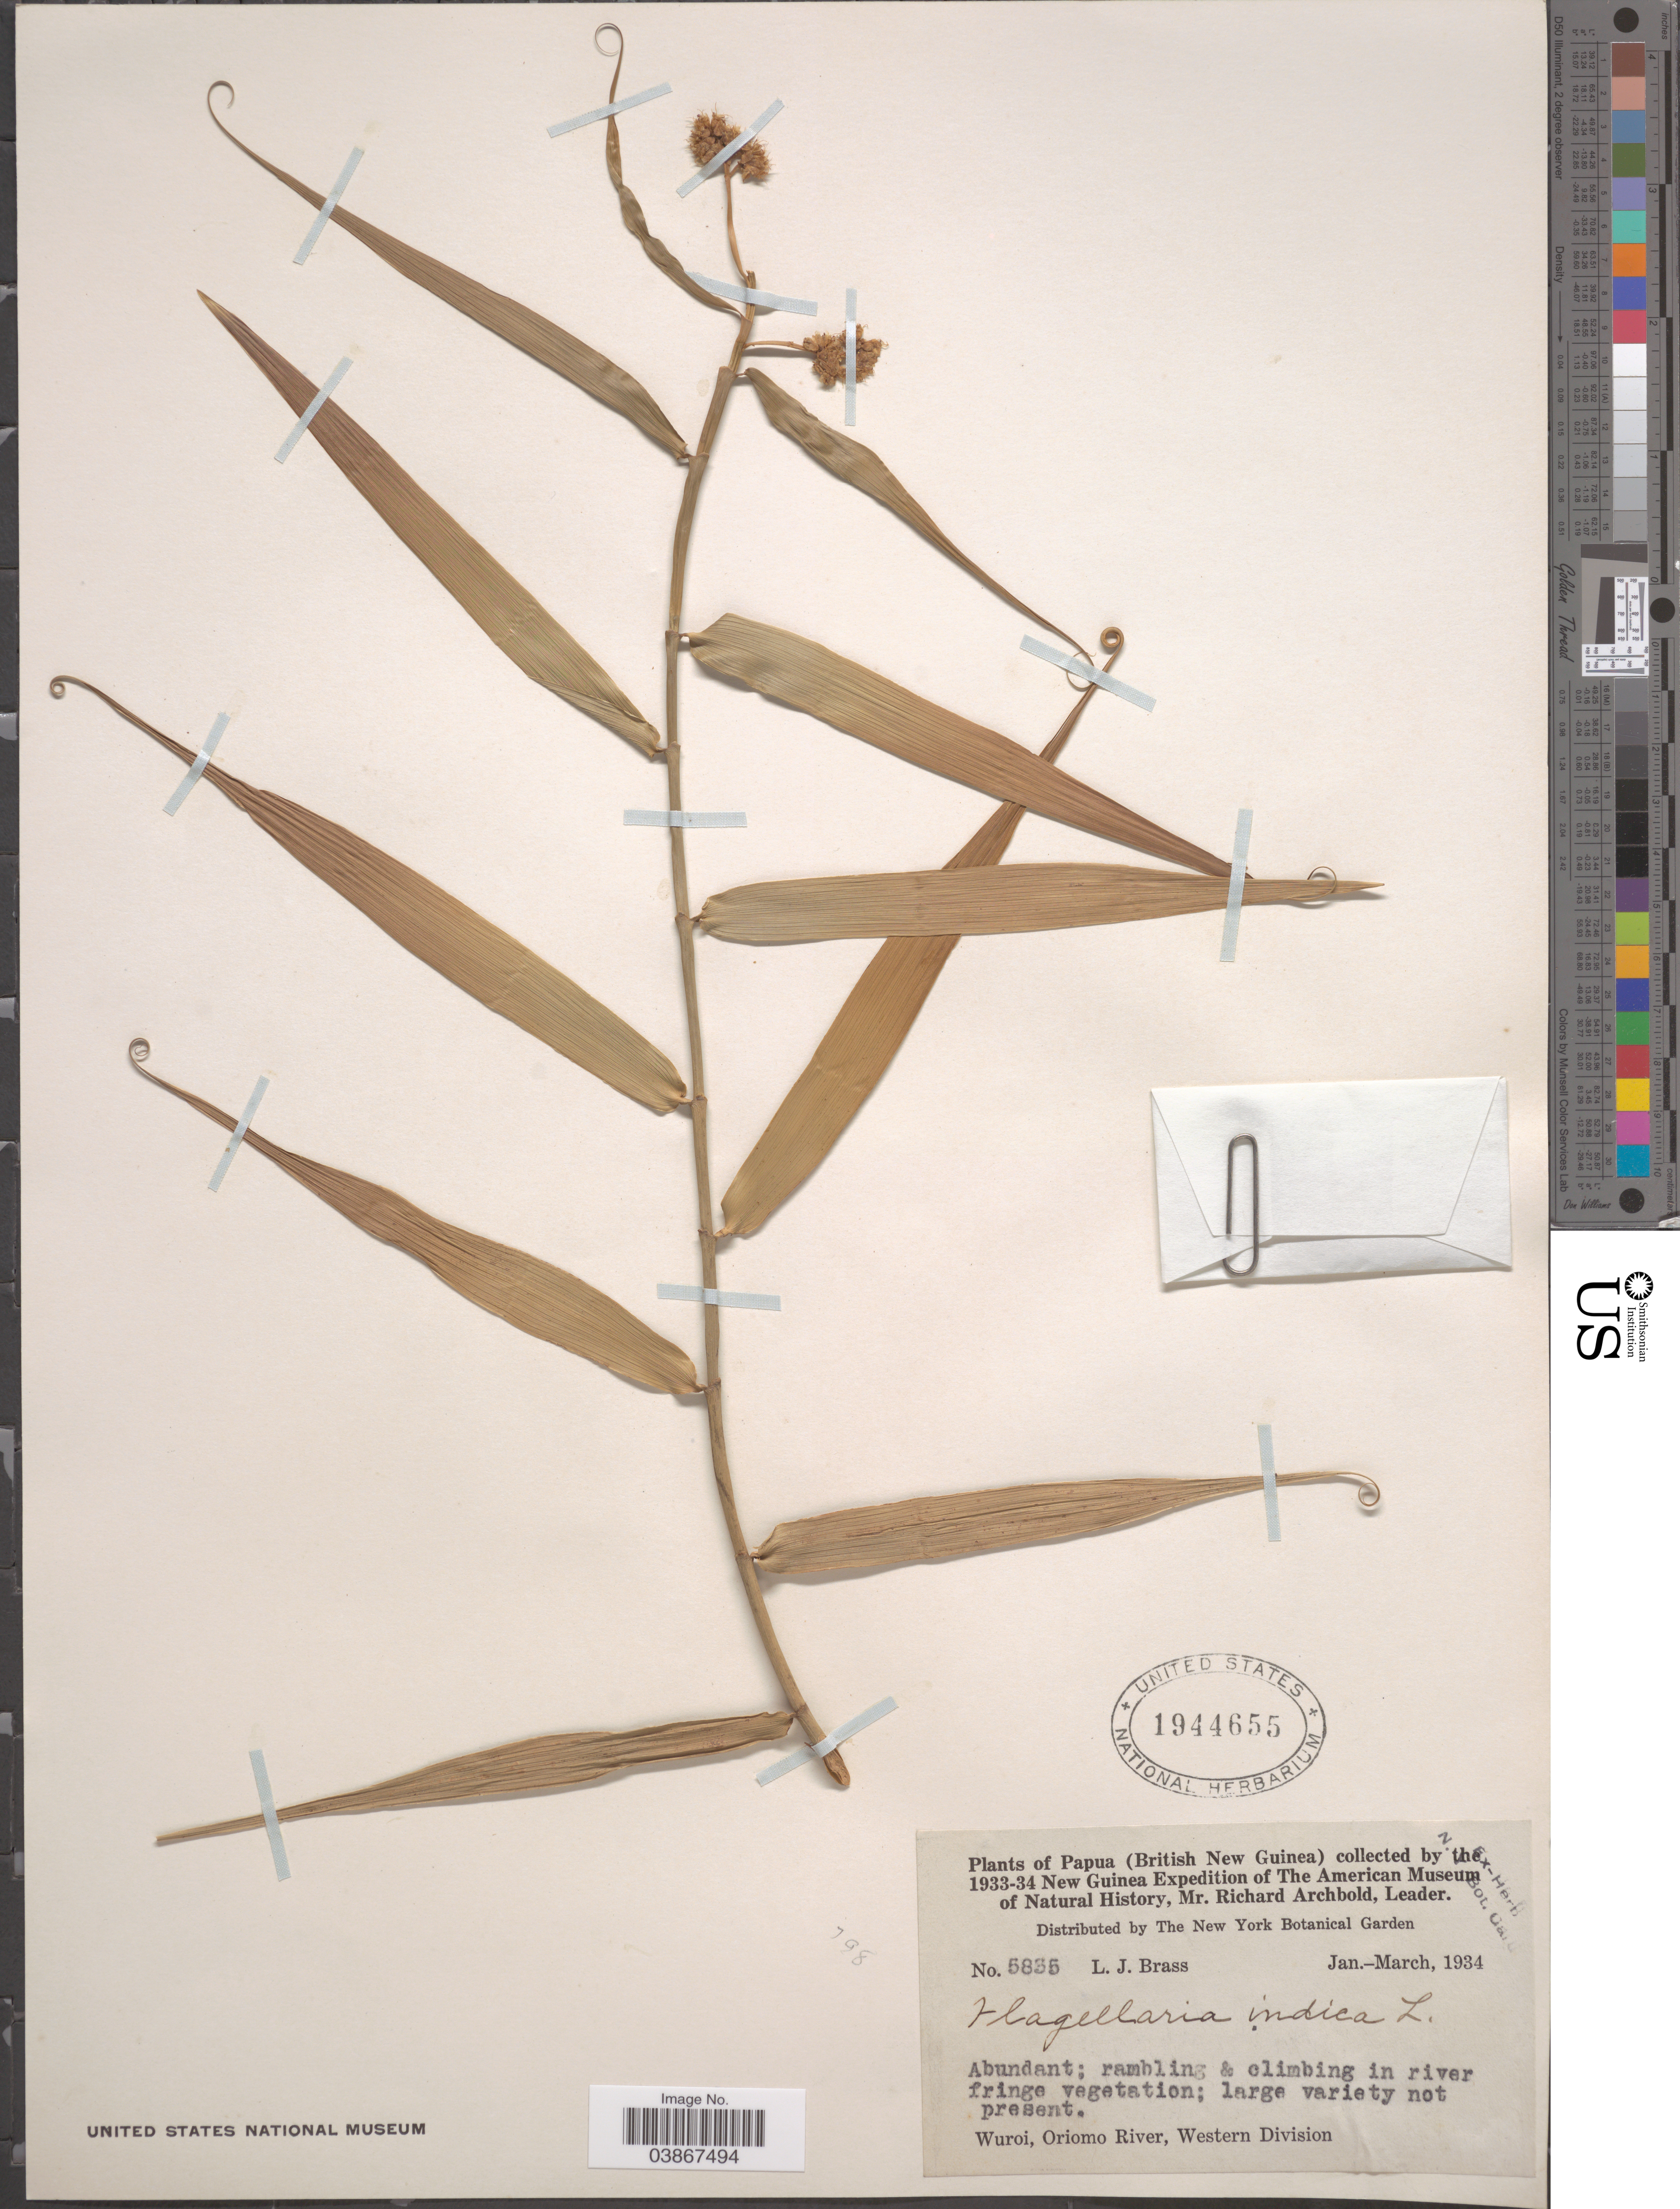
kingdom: Plantae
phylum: Tracheophyta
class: Liliopsida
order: Poales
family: Flagellariaceae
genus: Flagellaria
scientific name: Flagellaria indica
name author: L.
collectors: L. J. Brass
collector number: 5835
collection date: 1934-01/1934-03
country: Papua New Guinea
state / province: Manus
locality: Papua (British New Guinea). Wuroi, Oriomo River, Western Division.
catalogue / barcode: US 1944655